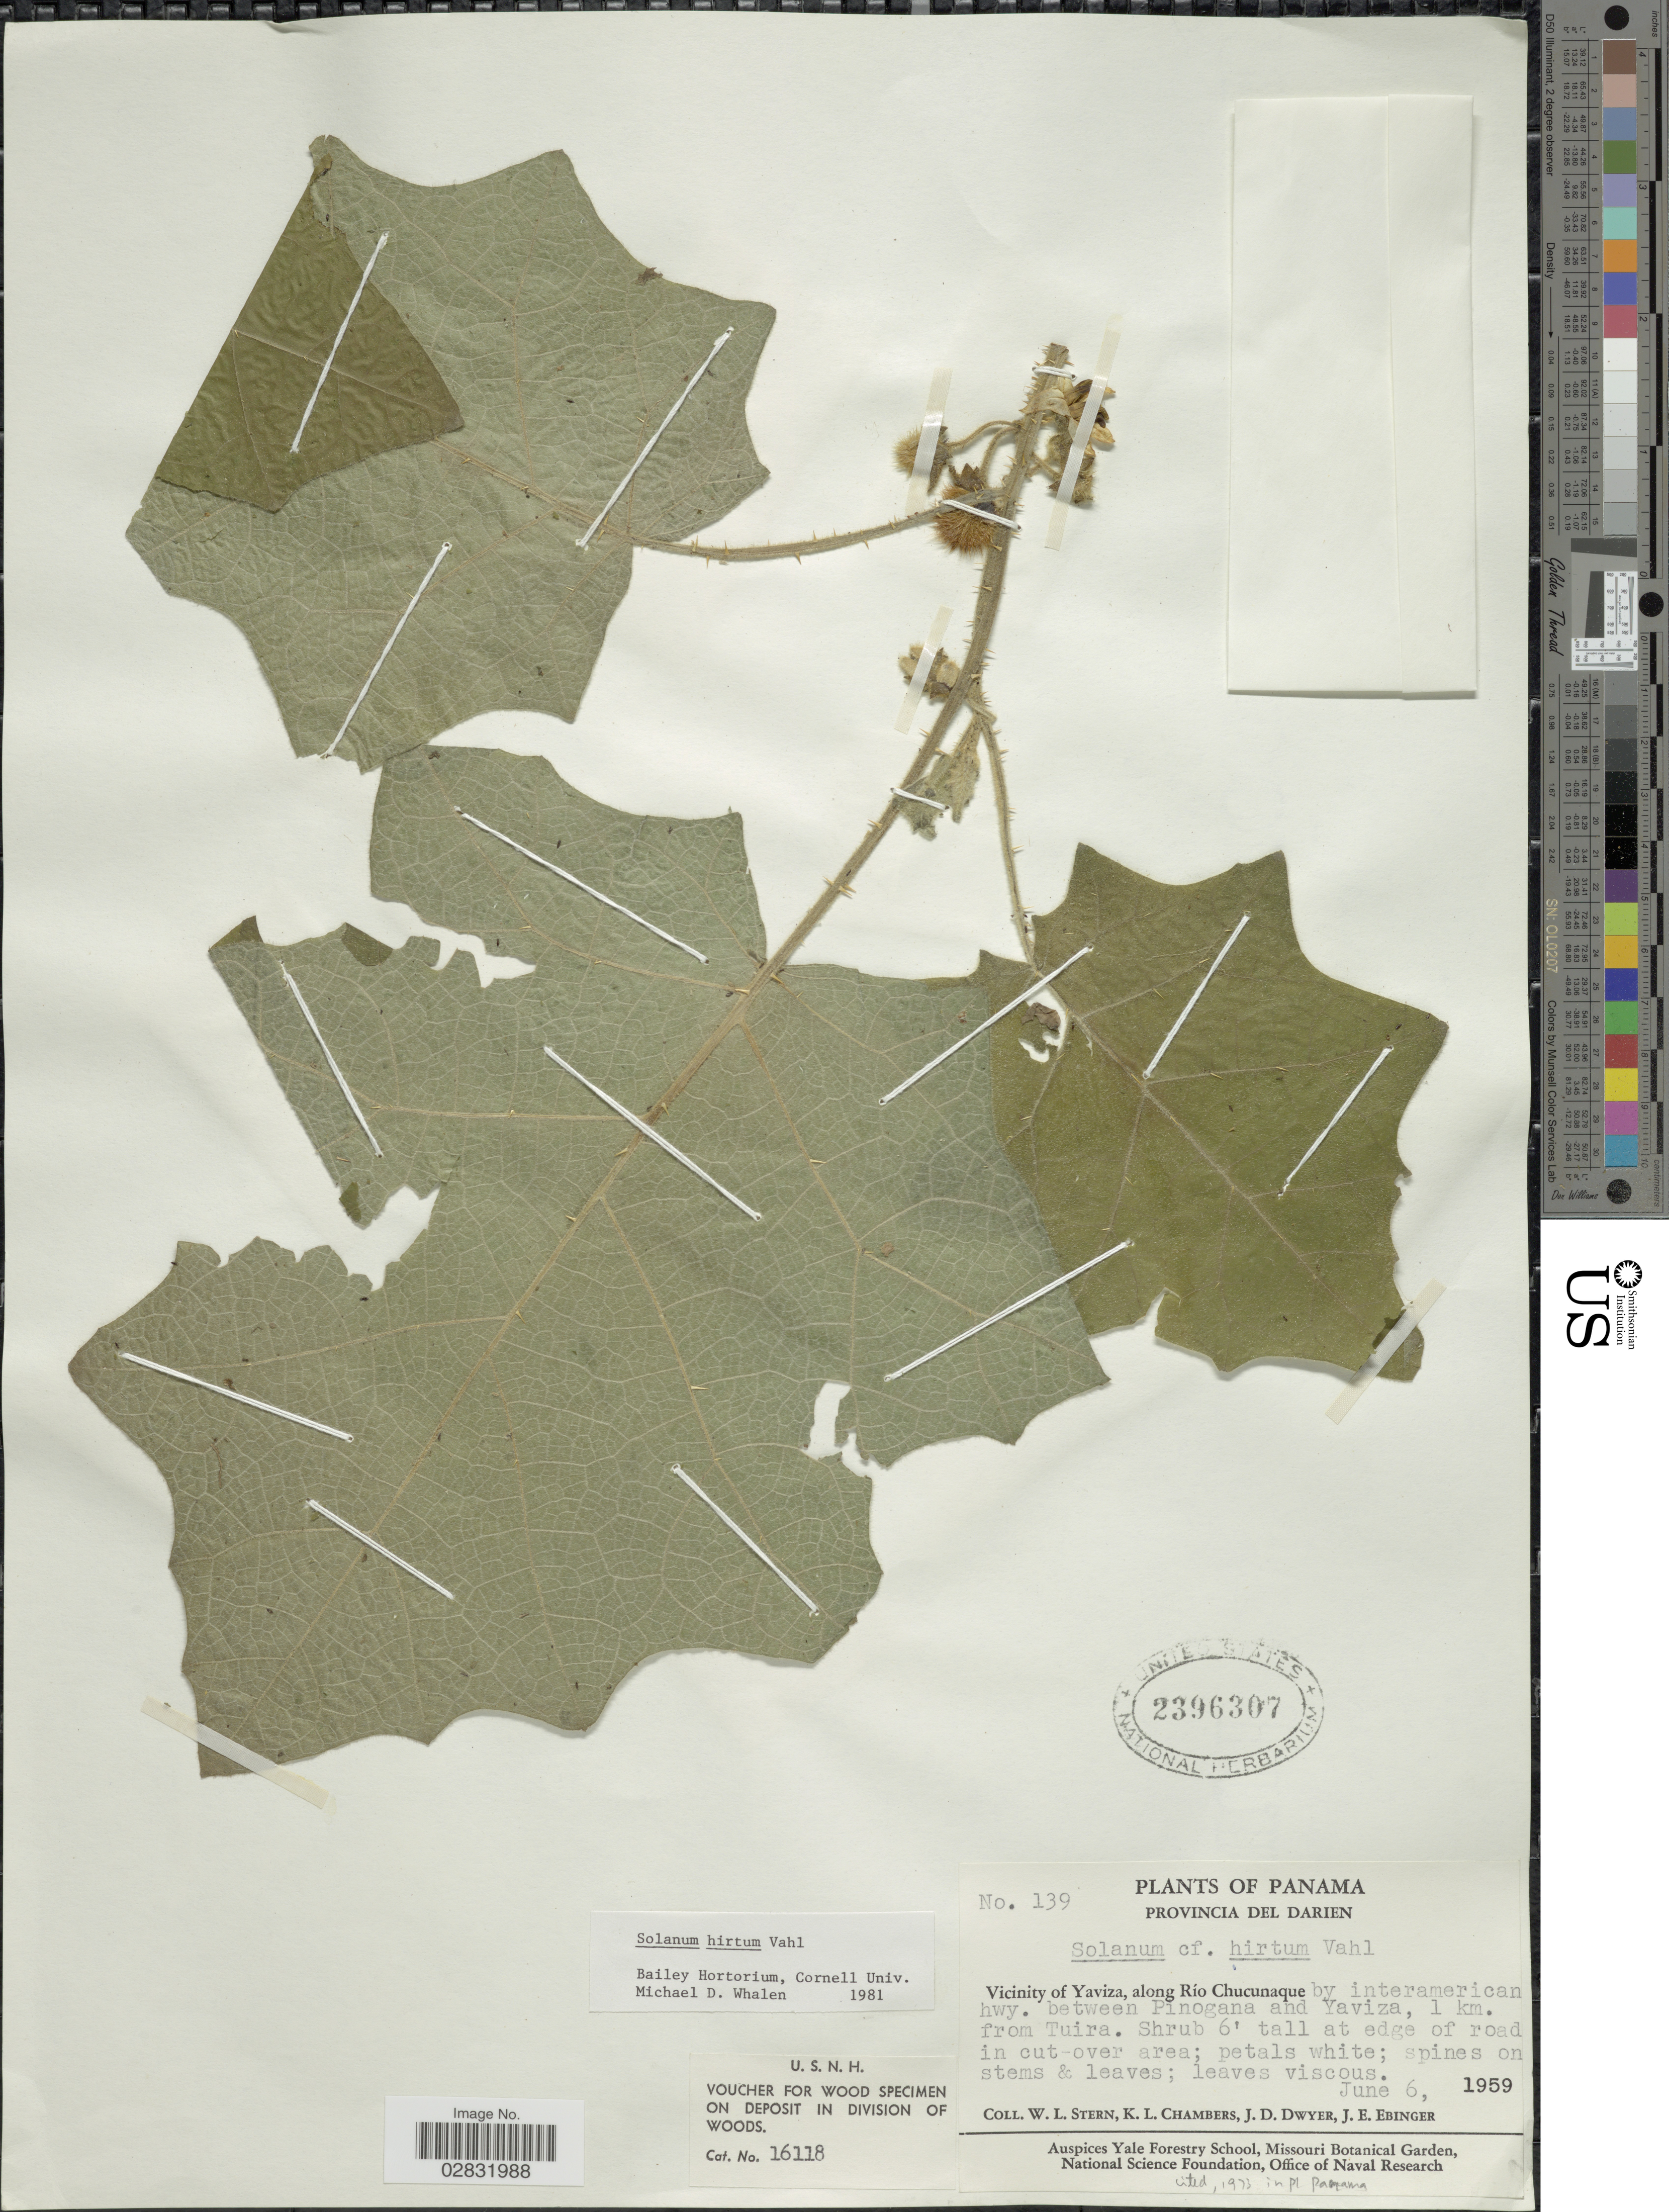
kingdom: Plantae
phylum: Tracheophyta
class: Magnoliopsida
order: Solanales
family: Solanaceae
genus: Solanum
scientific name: Solanum hirtum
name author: Vahl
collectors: W. L. Stern, K. Chambers, J. D. Dwyer & J. Ebinger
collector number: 139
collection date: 1959-06-06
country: Panama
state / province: Darién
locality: Provincia del Darien. Vicinity of Yaviza, along Río Chucunaque by interamerican hwy. between Pinogana and Yaviza, 1 km. from Tuira.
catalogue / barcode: US 2396307